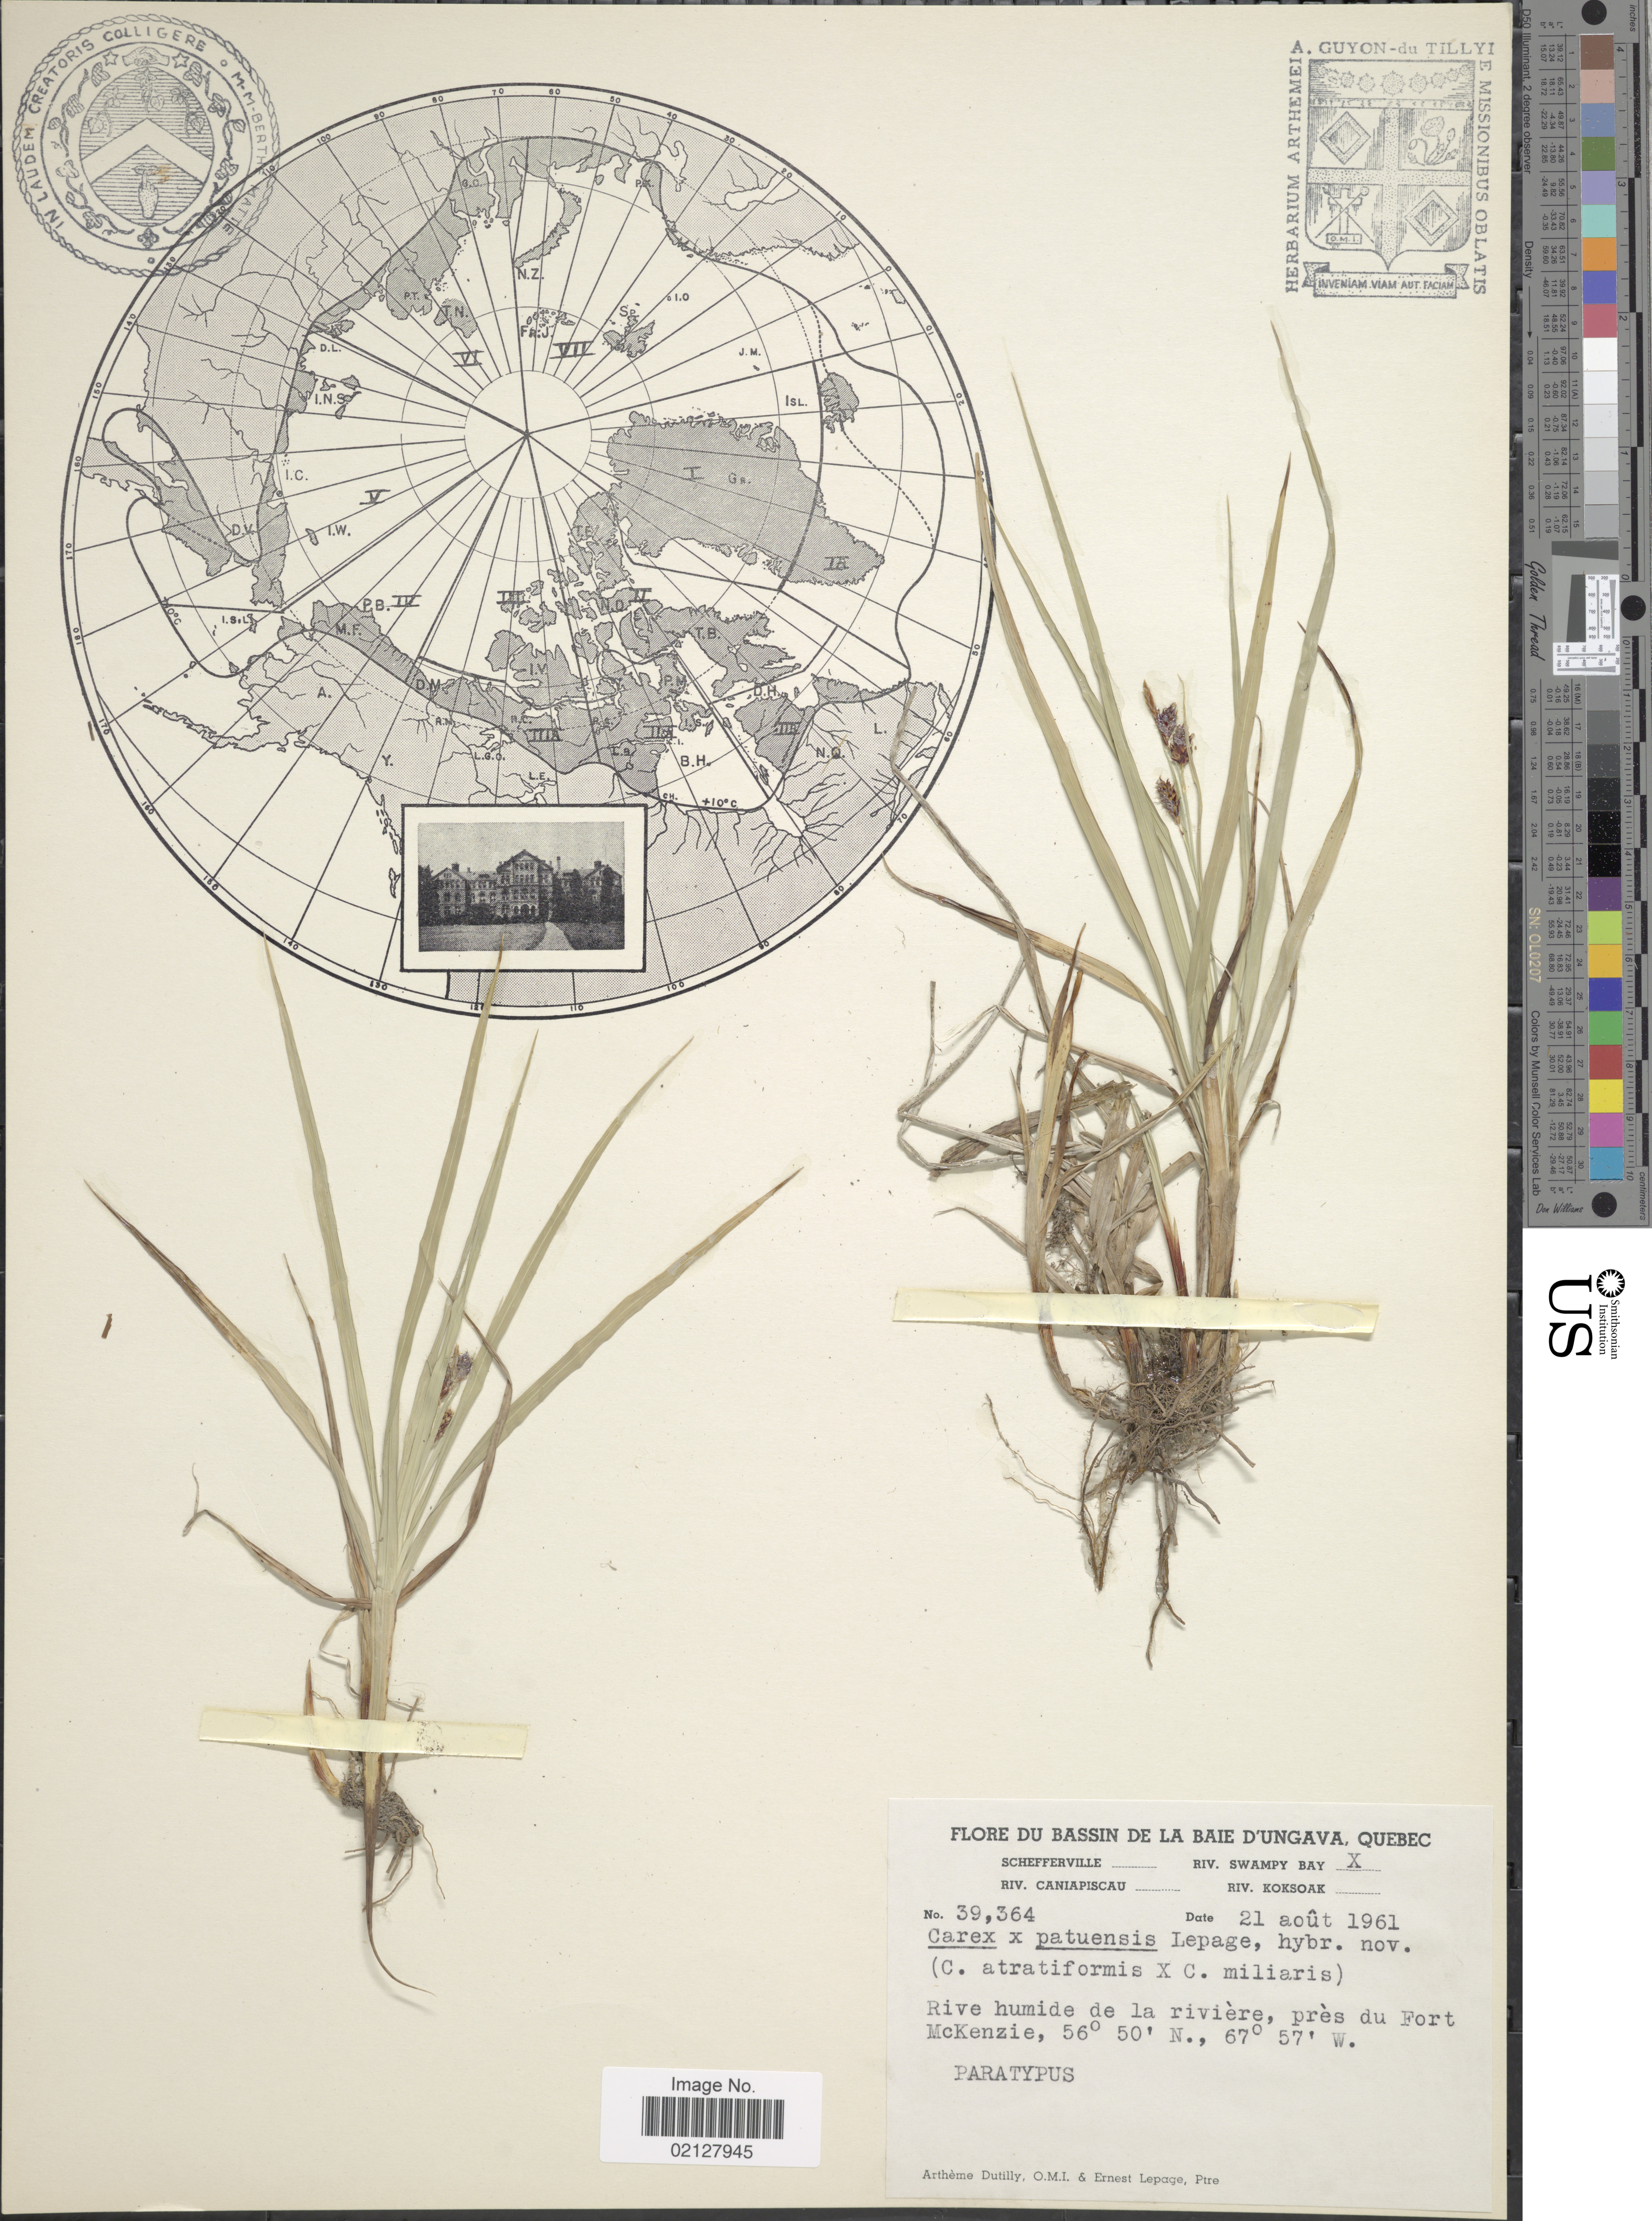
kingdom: Plantae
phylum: Tracheophyta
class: Liliopsida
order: Poales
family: Cyperaceae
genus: Carex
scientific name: Carex x patuensis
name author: Lepage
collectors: A. Dutilly & E. Lepage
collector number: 39364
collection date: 1961-08-21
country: Canada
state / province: Quebec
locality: Bassin de la Baie D' Ungava. Rive humide de la riviere, pres du Fort McKenzie